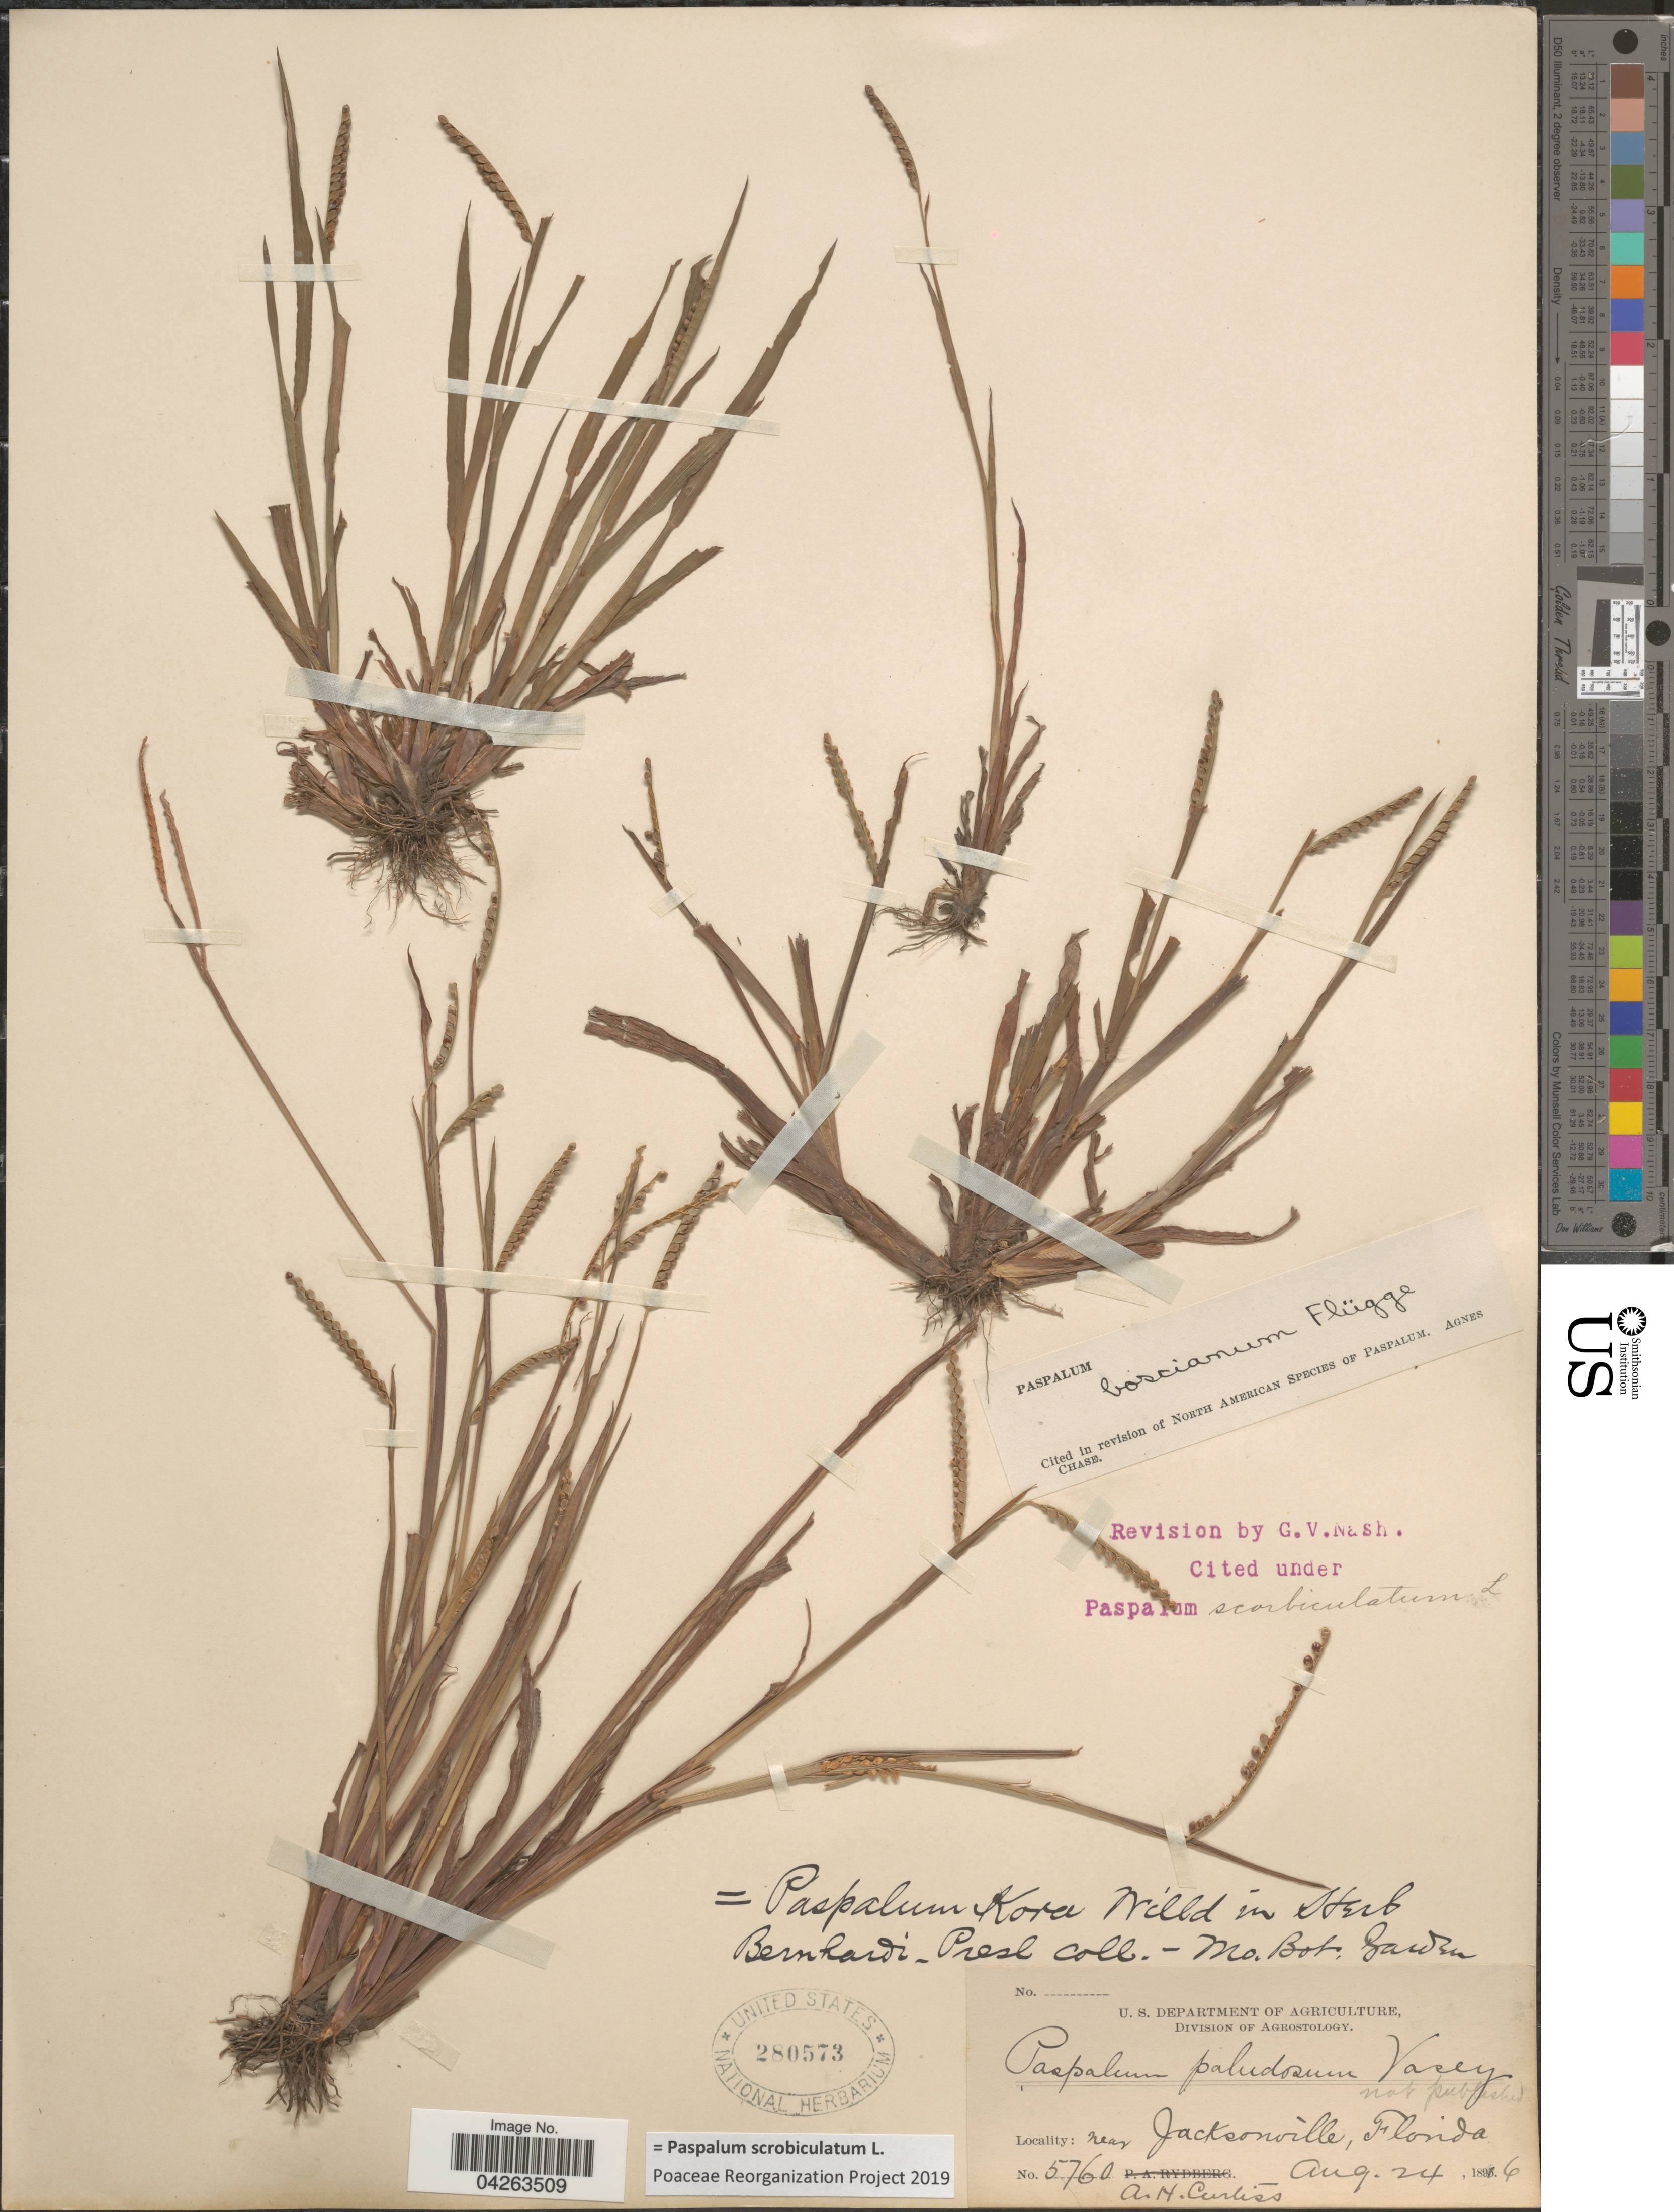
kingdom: Plantae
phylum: Tracheophyta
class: Liliopsida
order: Poales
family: Poaceae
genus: Paspalum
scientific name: Paspalum scrobiculatum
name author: L.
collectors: A. H. Curtiss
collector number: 5760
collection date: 1896-08-24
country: United States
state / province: Florida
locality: Near Jacksonville.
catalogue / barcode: US 280573